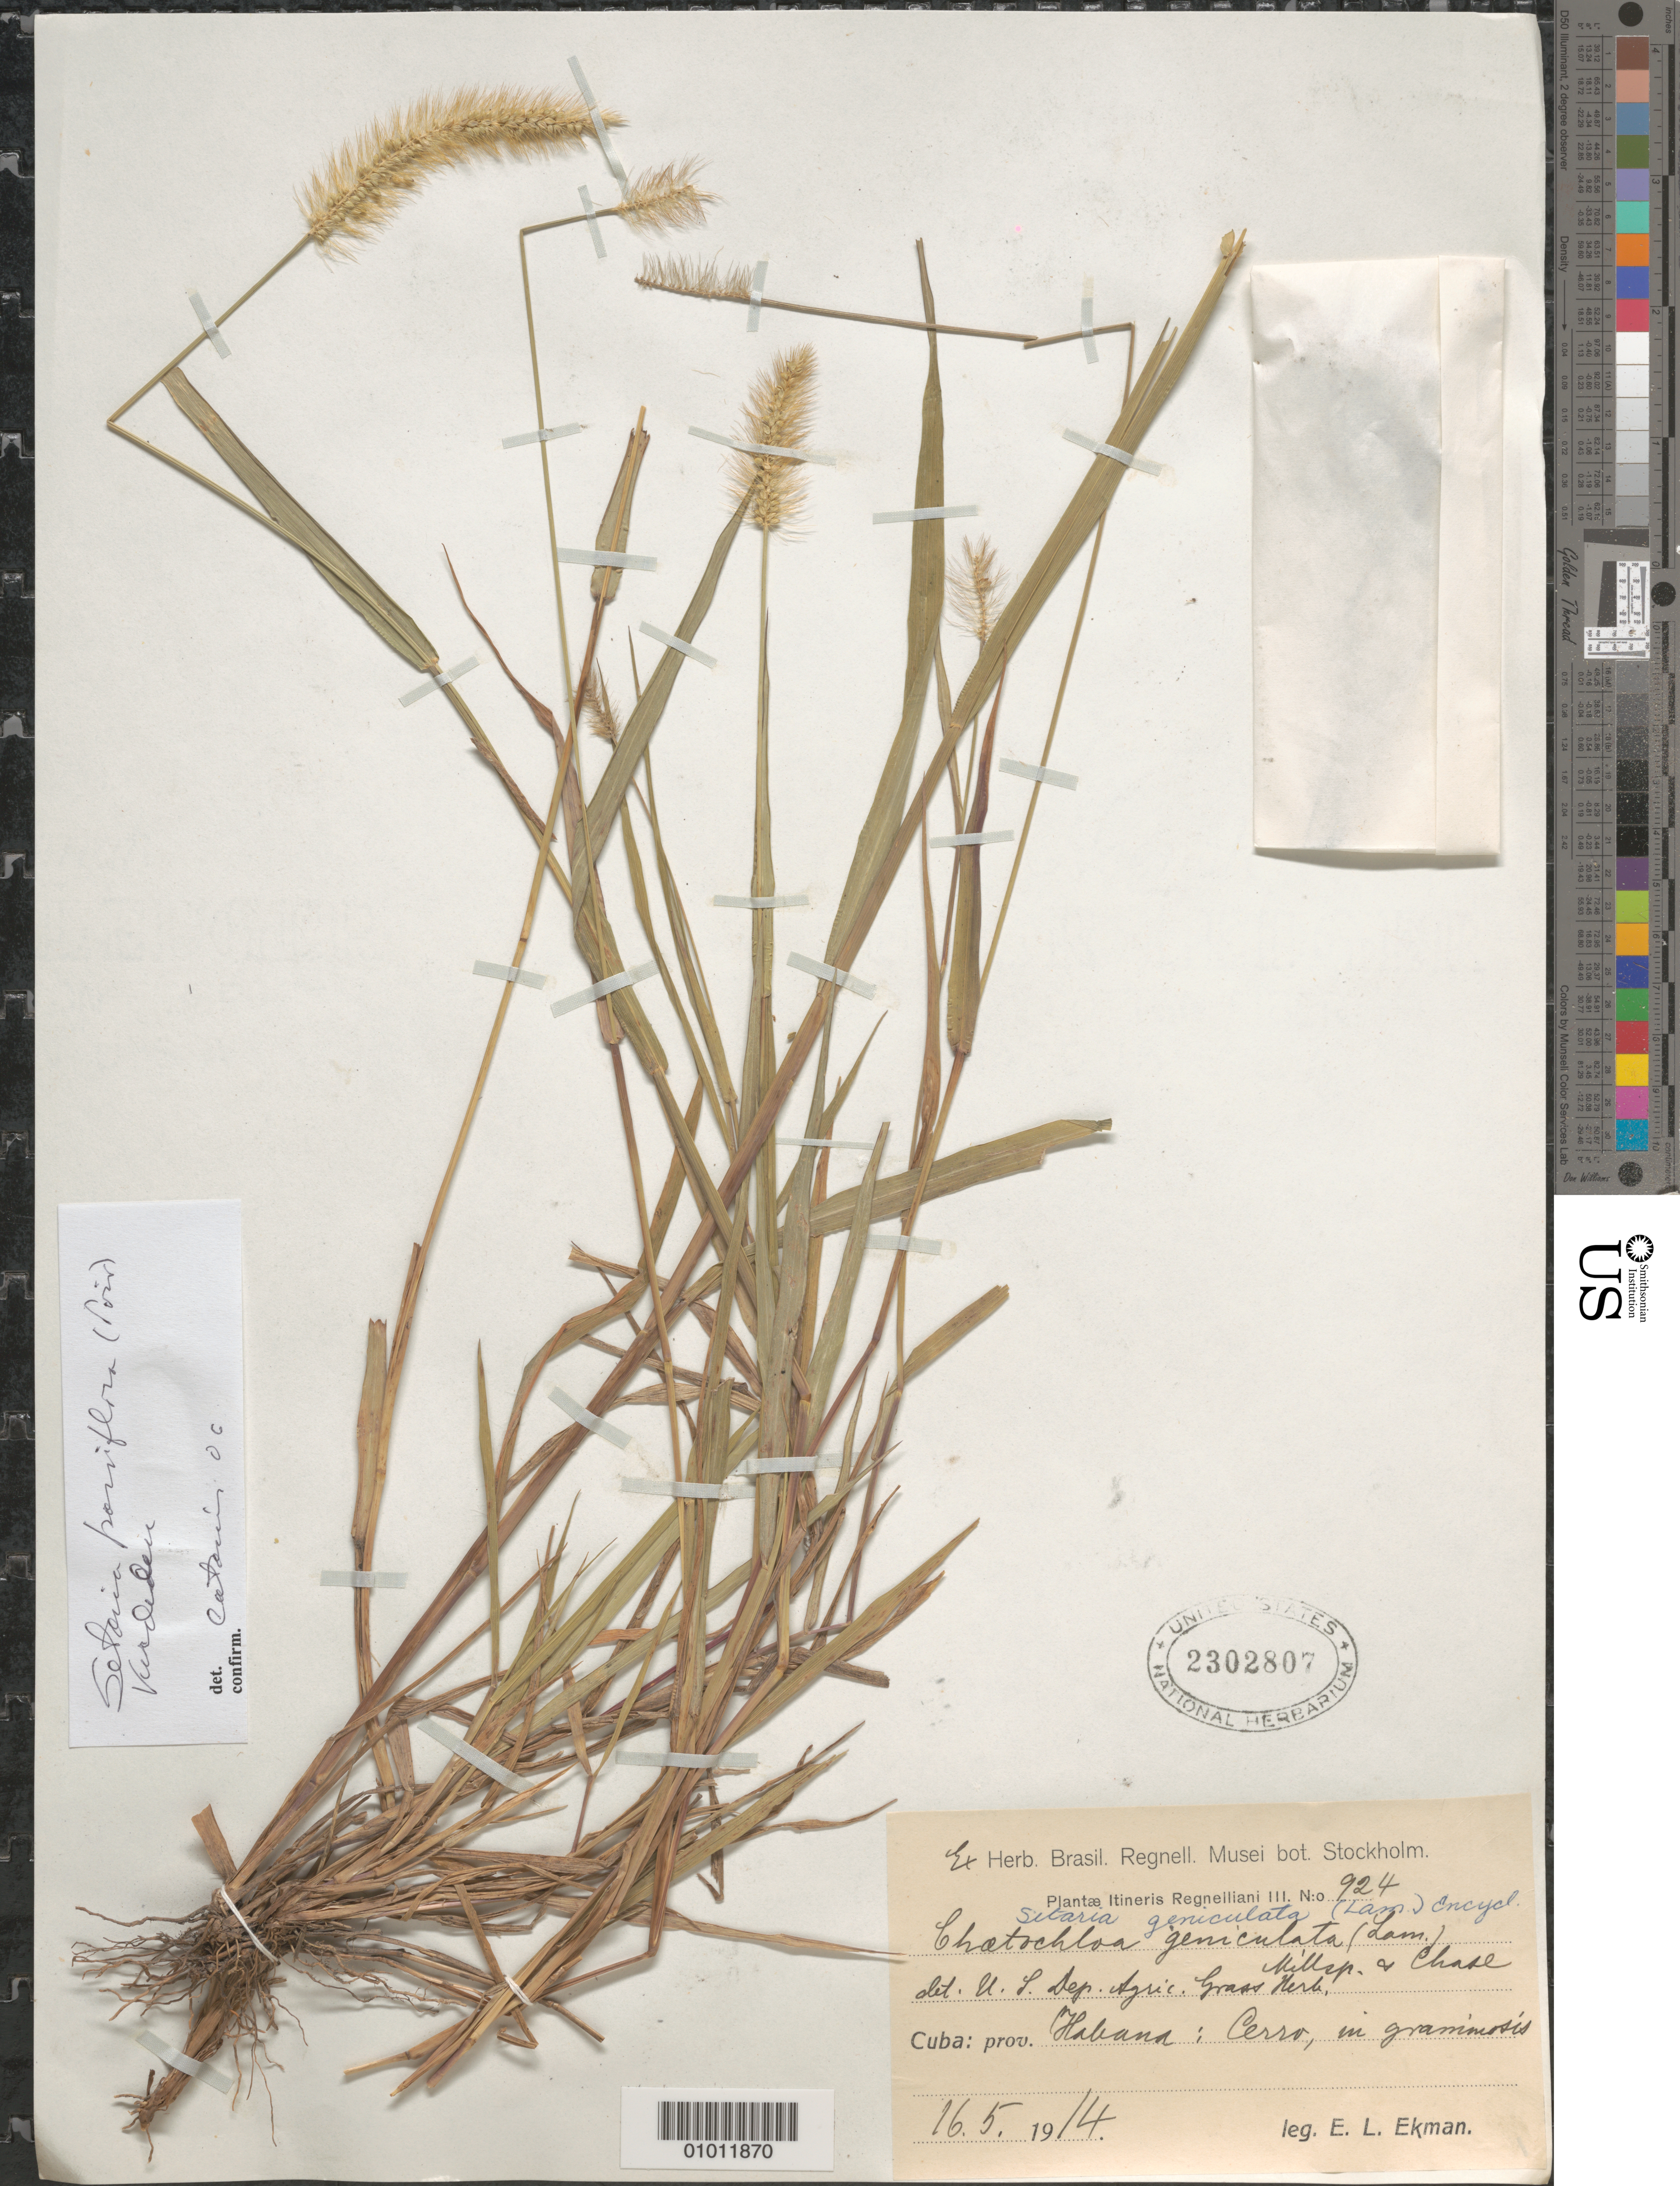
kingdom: Plantae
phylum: Tracheophyta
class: Liliopsida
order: Poales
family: Poaceae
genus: Setaria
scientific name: Setaria parviflora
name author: (Poir.) Kerguélen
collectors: E. L. Ekman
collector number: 924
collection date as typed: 16 May 1914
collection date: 1914-05-16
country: Cuba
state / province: La Habana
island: Cuba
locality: Cerro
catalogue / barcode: US 2302807